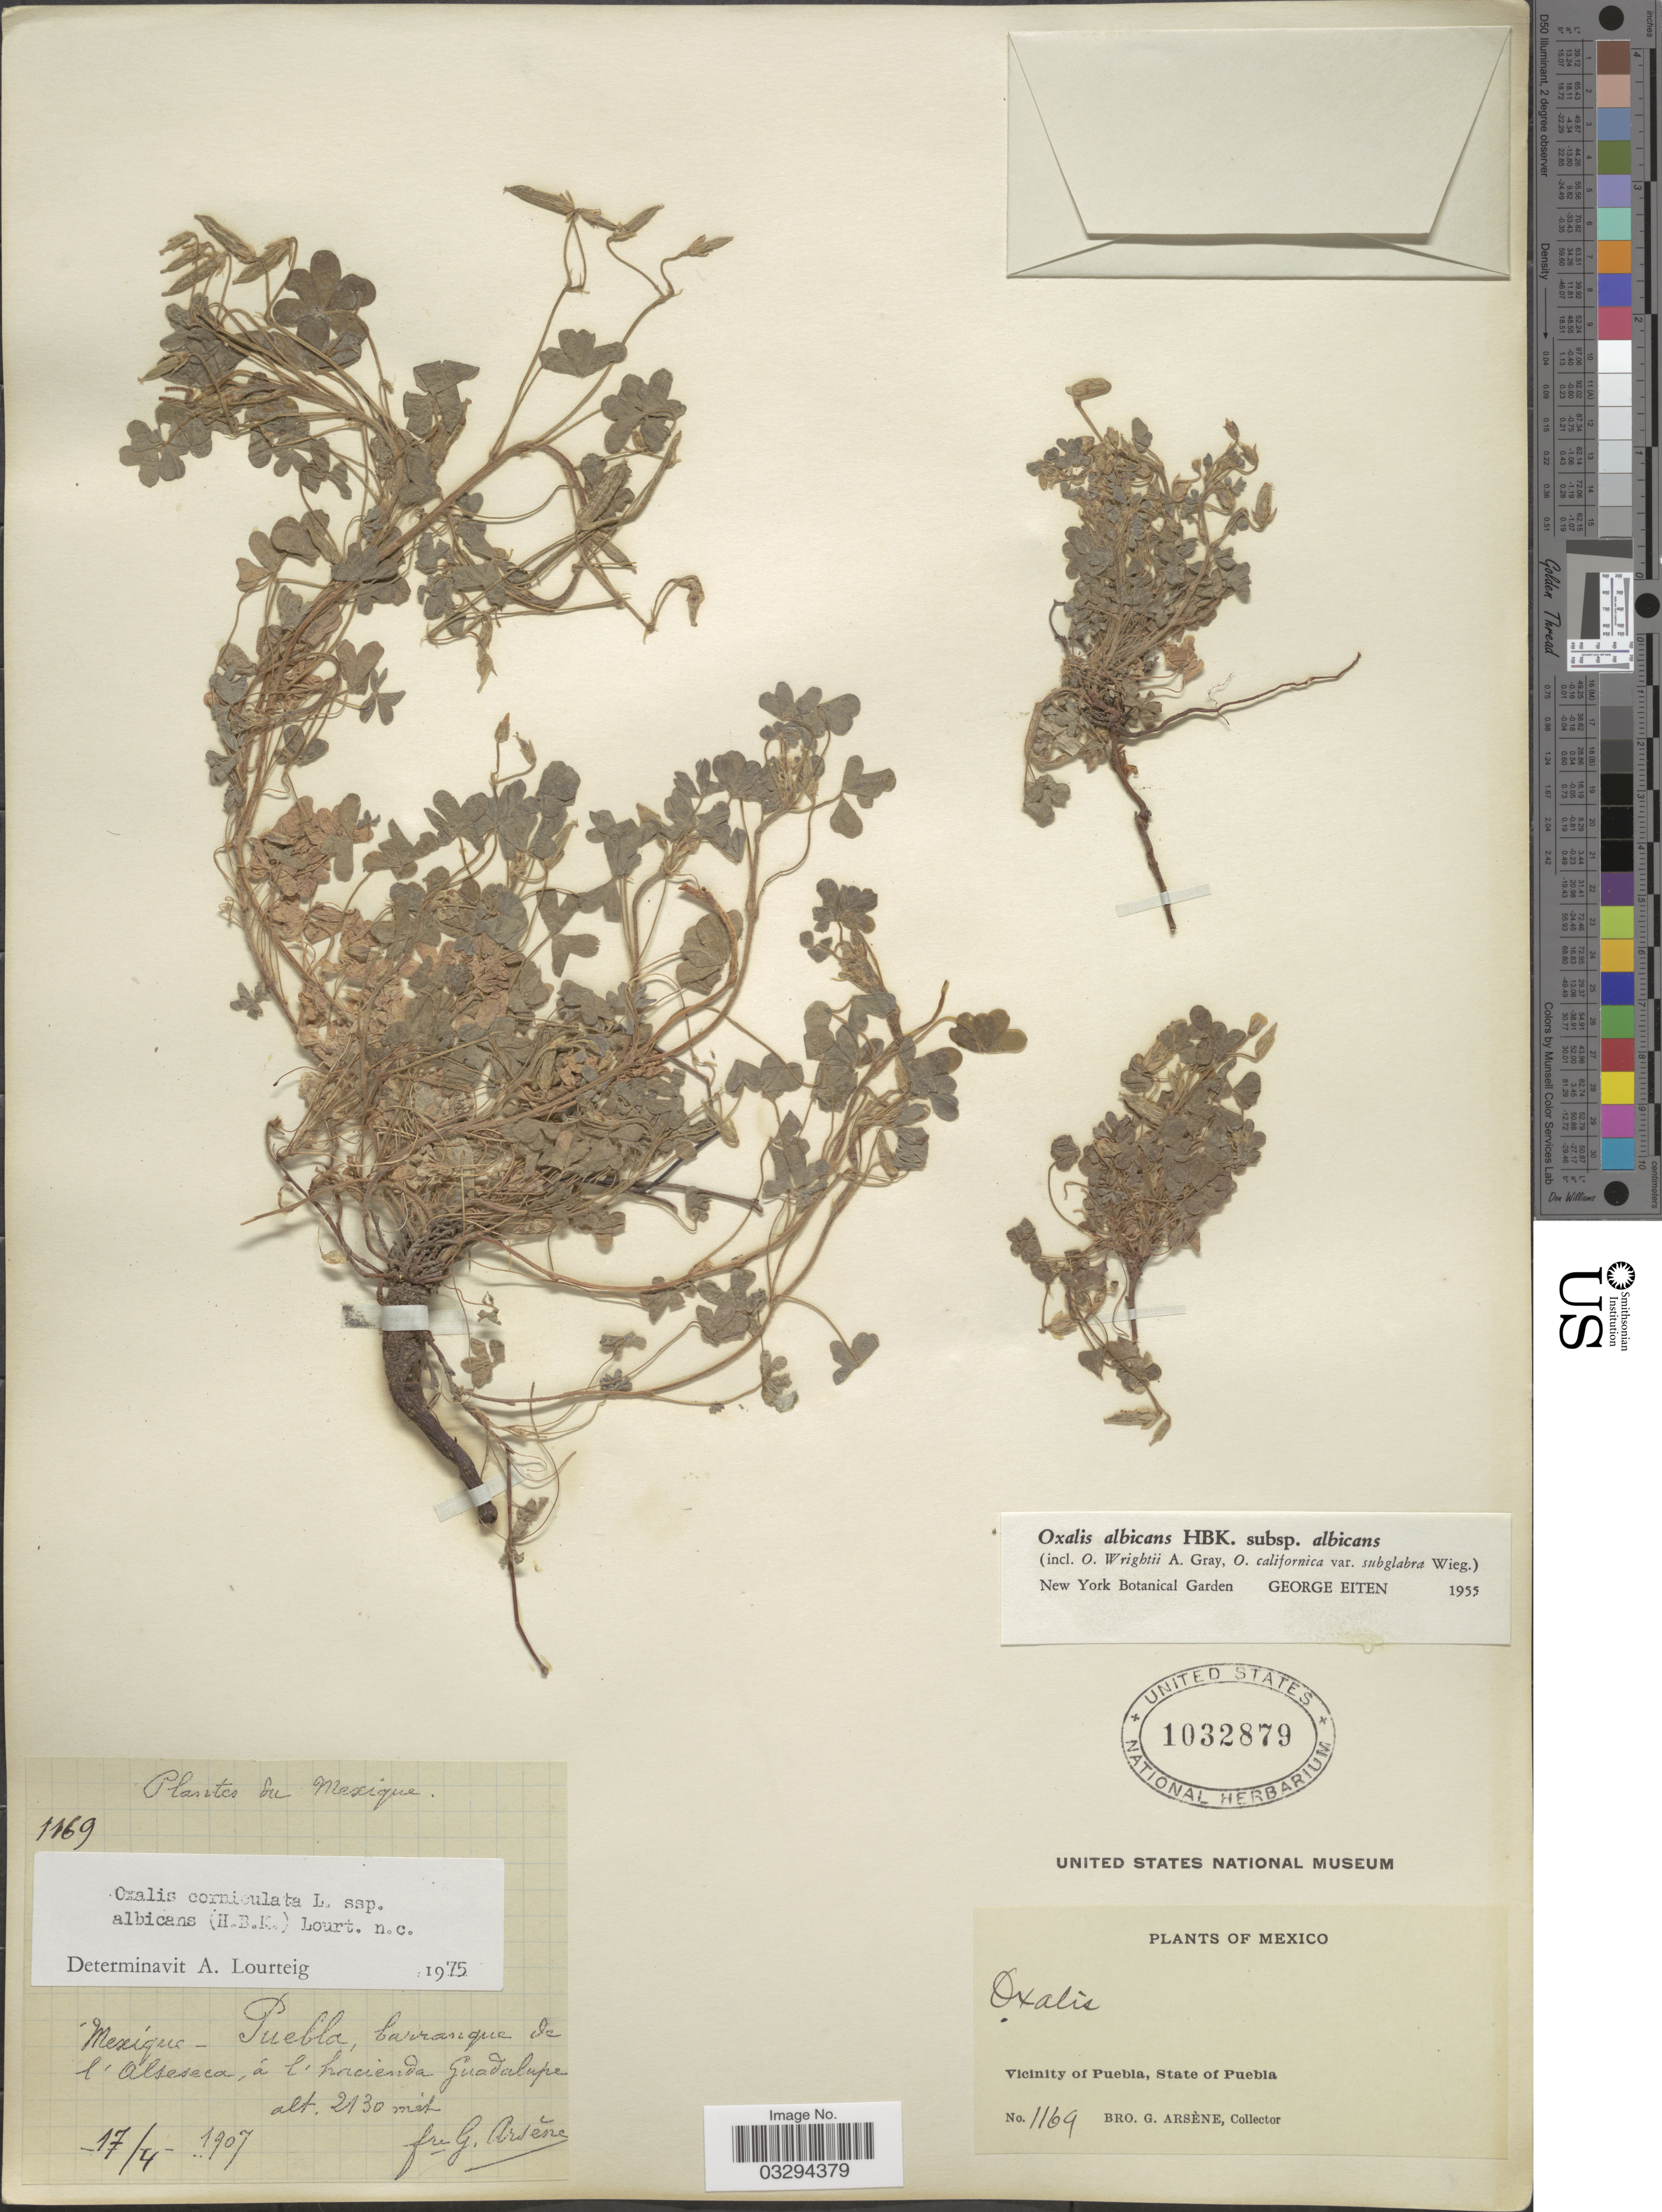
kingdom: Plantae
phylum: Tracheophyta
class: Magnoliopsida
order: Oxalidales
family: Oxalidaceae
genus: Oxalis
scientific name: Oxalis corniculata subsp. albicans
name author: (Kunth) Lourteig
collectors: Bro. G. Arsène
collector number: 1169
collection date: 1907-04-17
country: Mexico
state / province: Puebla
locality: Barranque de l'Alseseca, á l'hacienda Guadalupe. Vicinity of Puebla.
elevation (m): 2130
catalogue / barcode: US 1032879